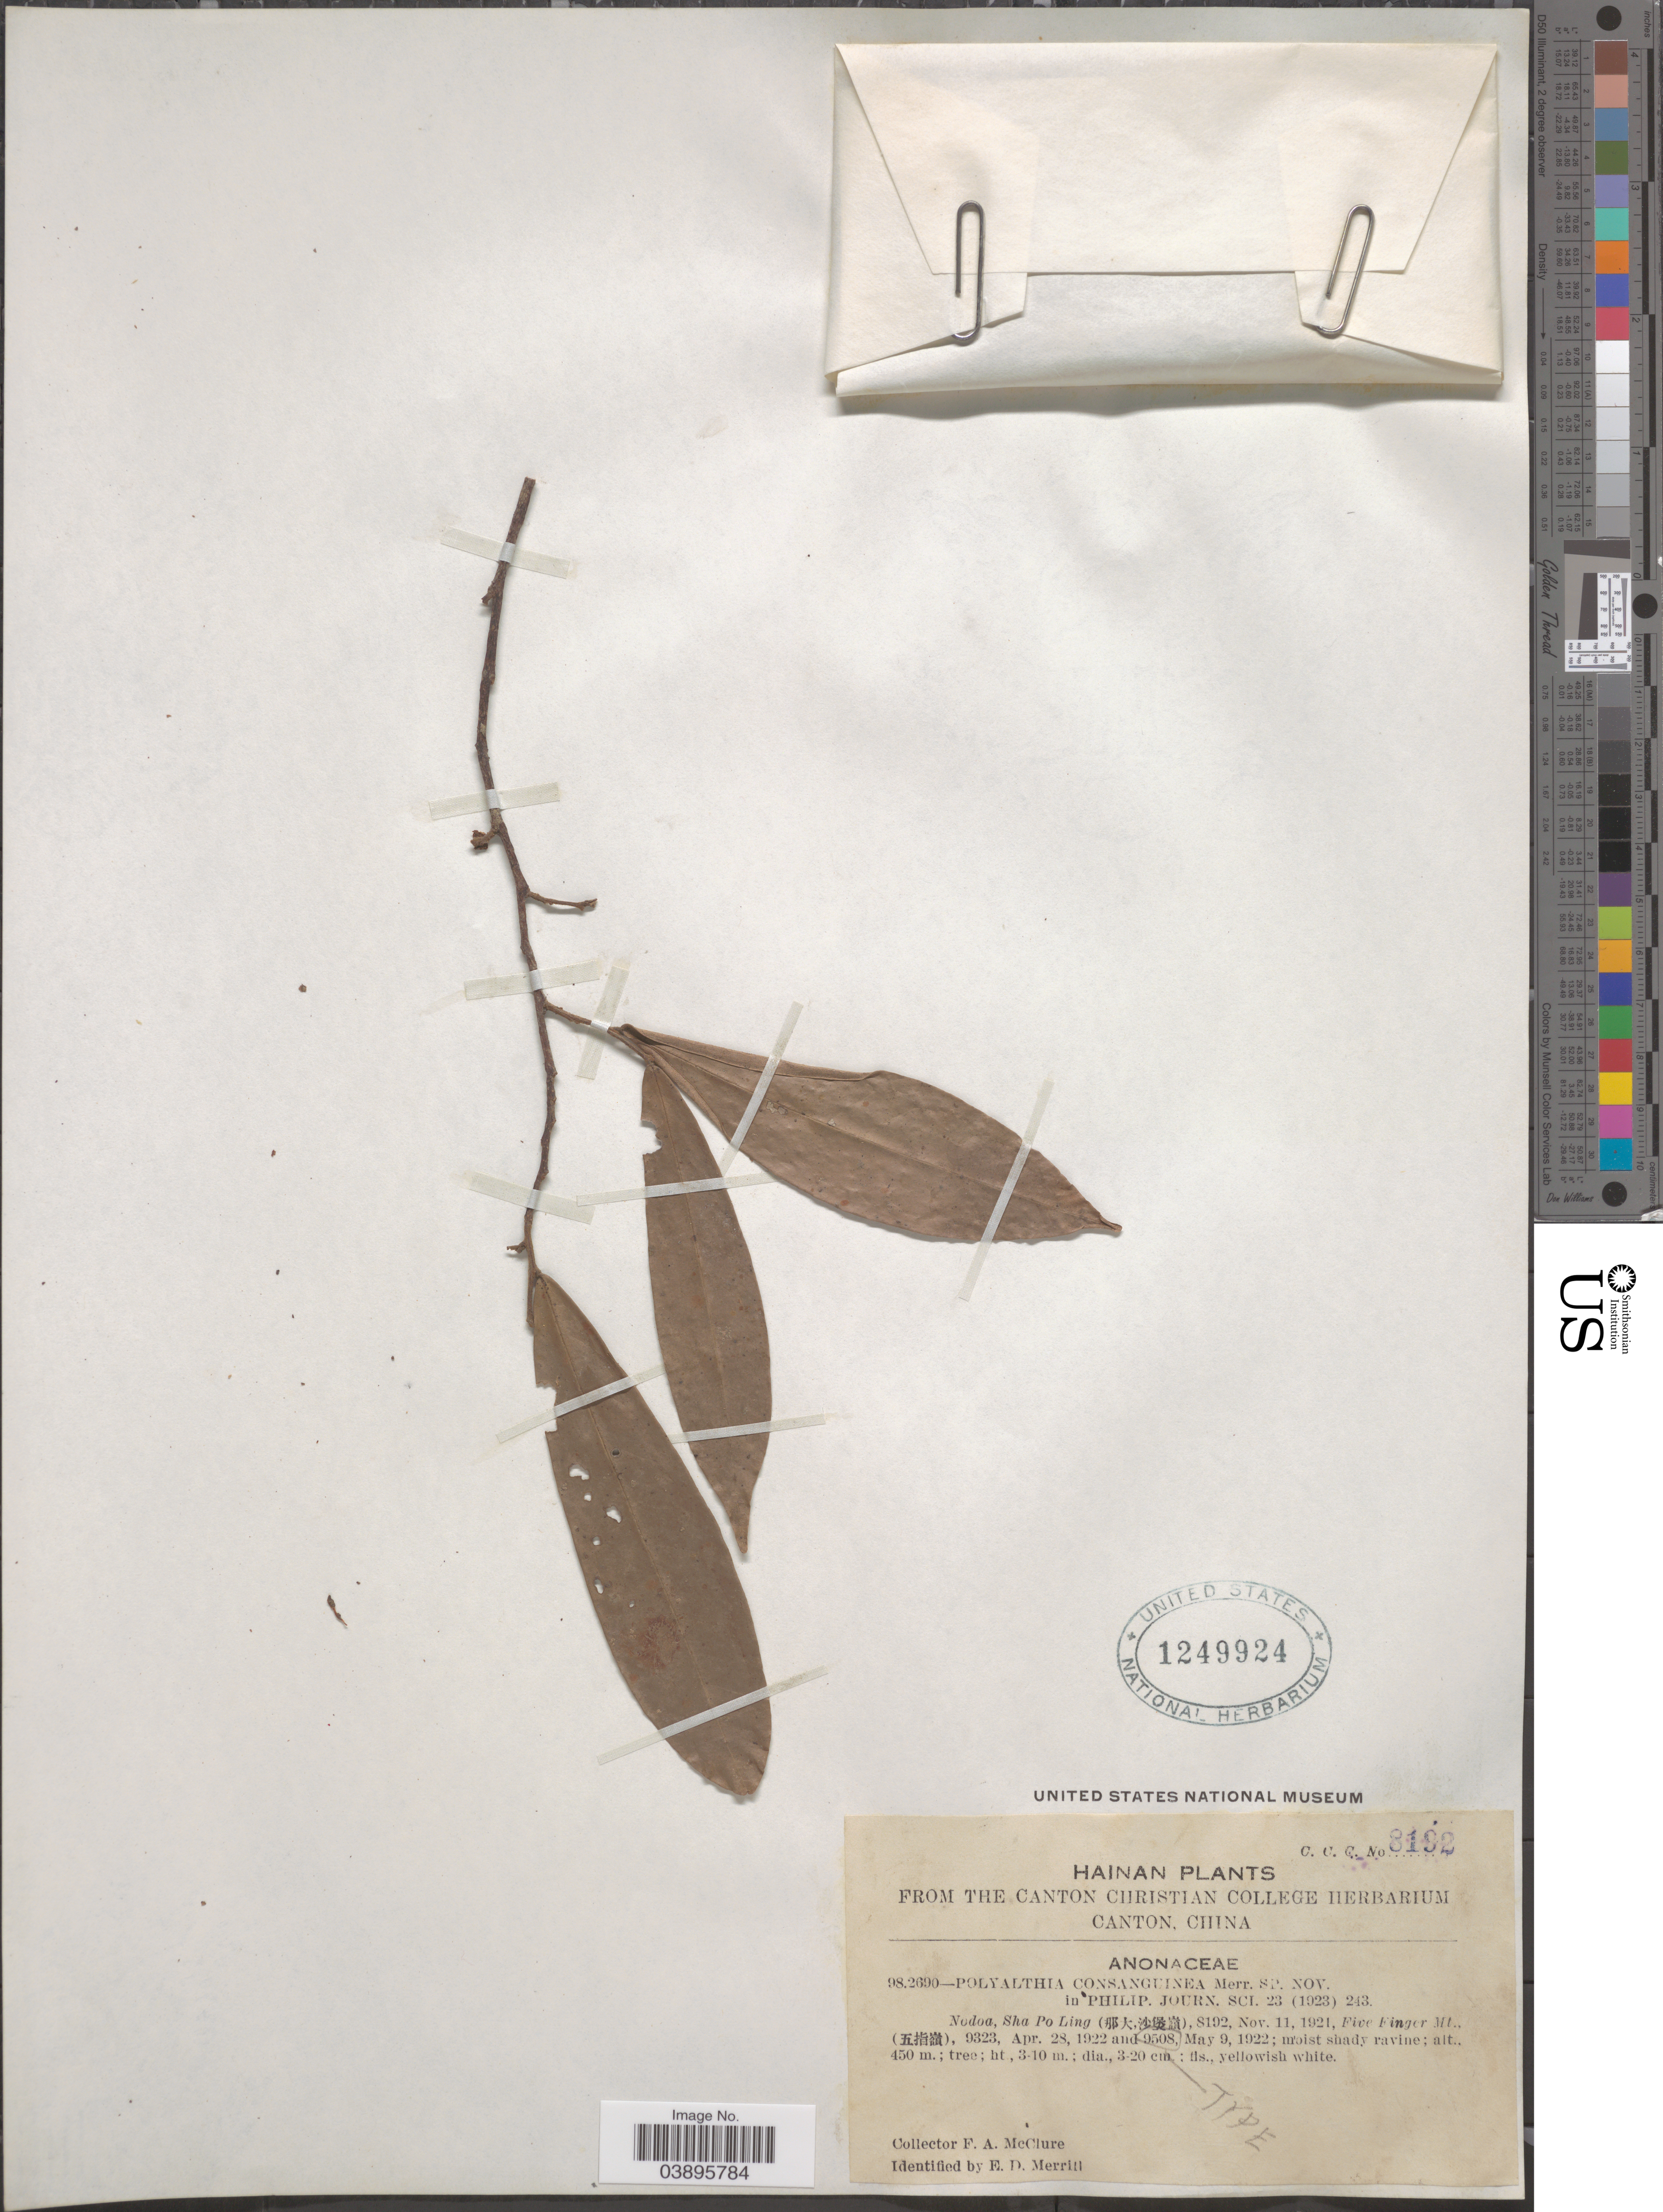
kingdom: Plantae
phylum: Tracheophyta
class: Magnoliopsida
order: Magnoliales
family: Annonaceae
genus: Polyalthia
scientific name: Polyalthia consanguinea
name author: Merr.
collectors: F. A. McClure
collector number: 8192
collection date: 1921-11-11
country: China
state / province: Hainan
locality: Nodoa, Sha Po Ling (X).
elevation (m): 450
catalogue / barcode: US 1249924